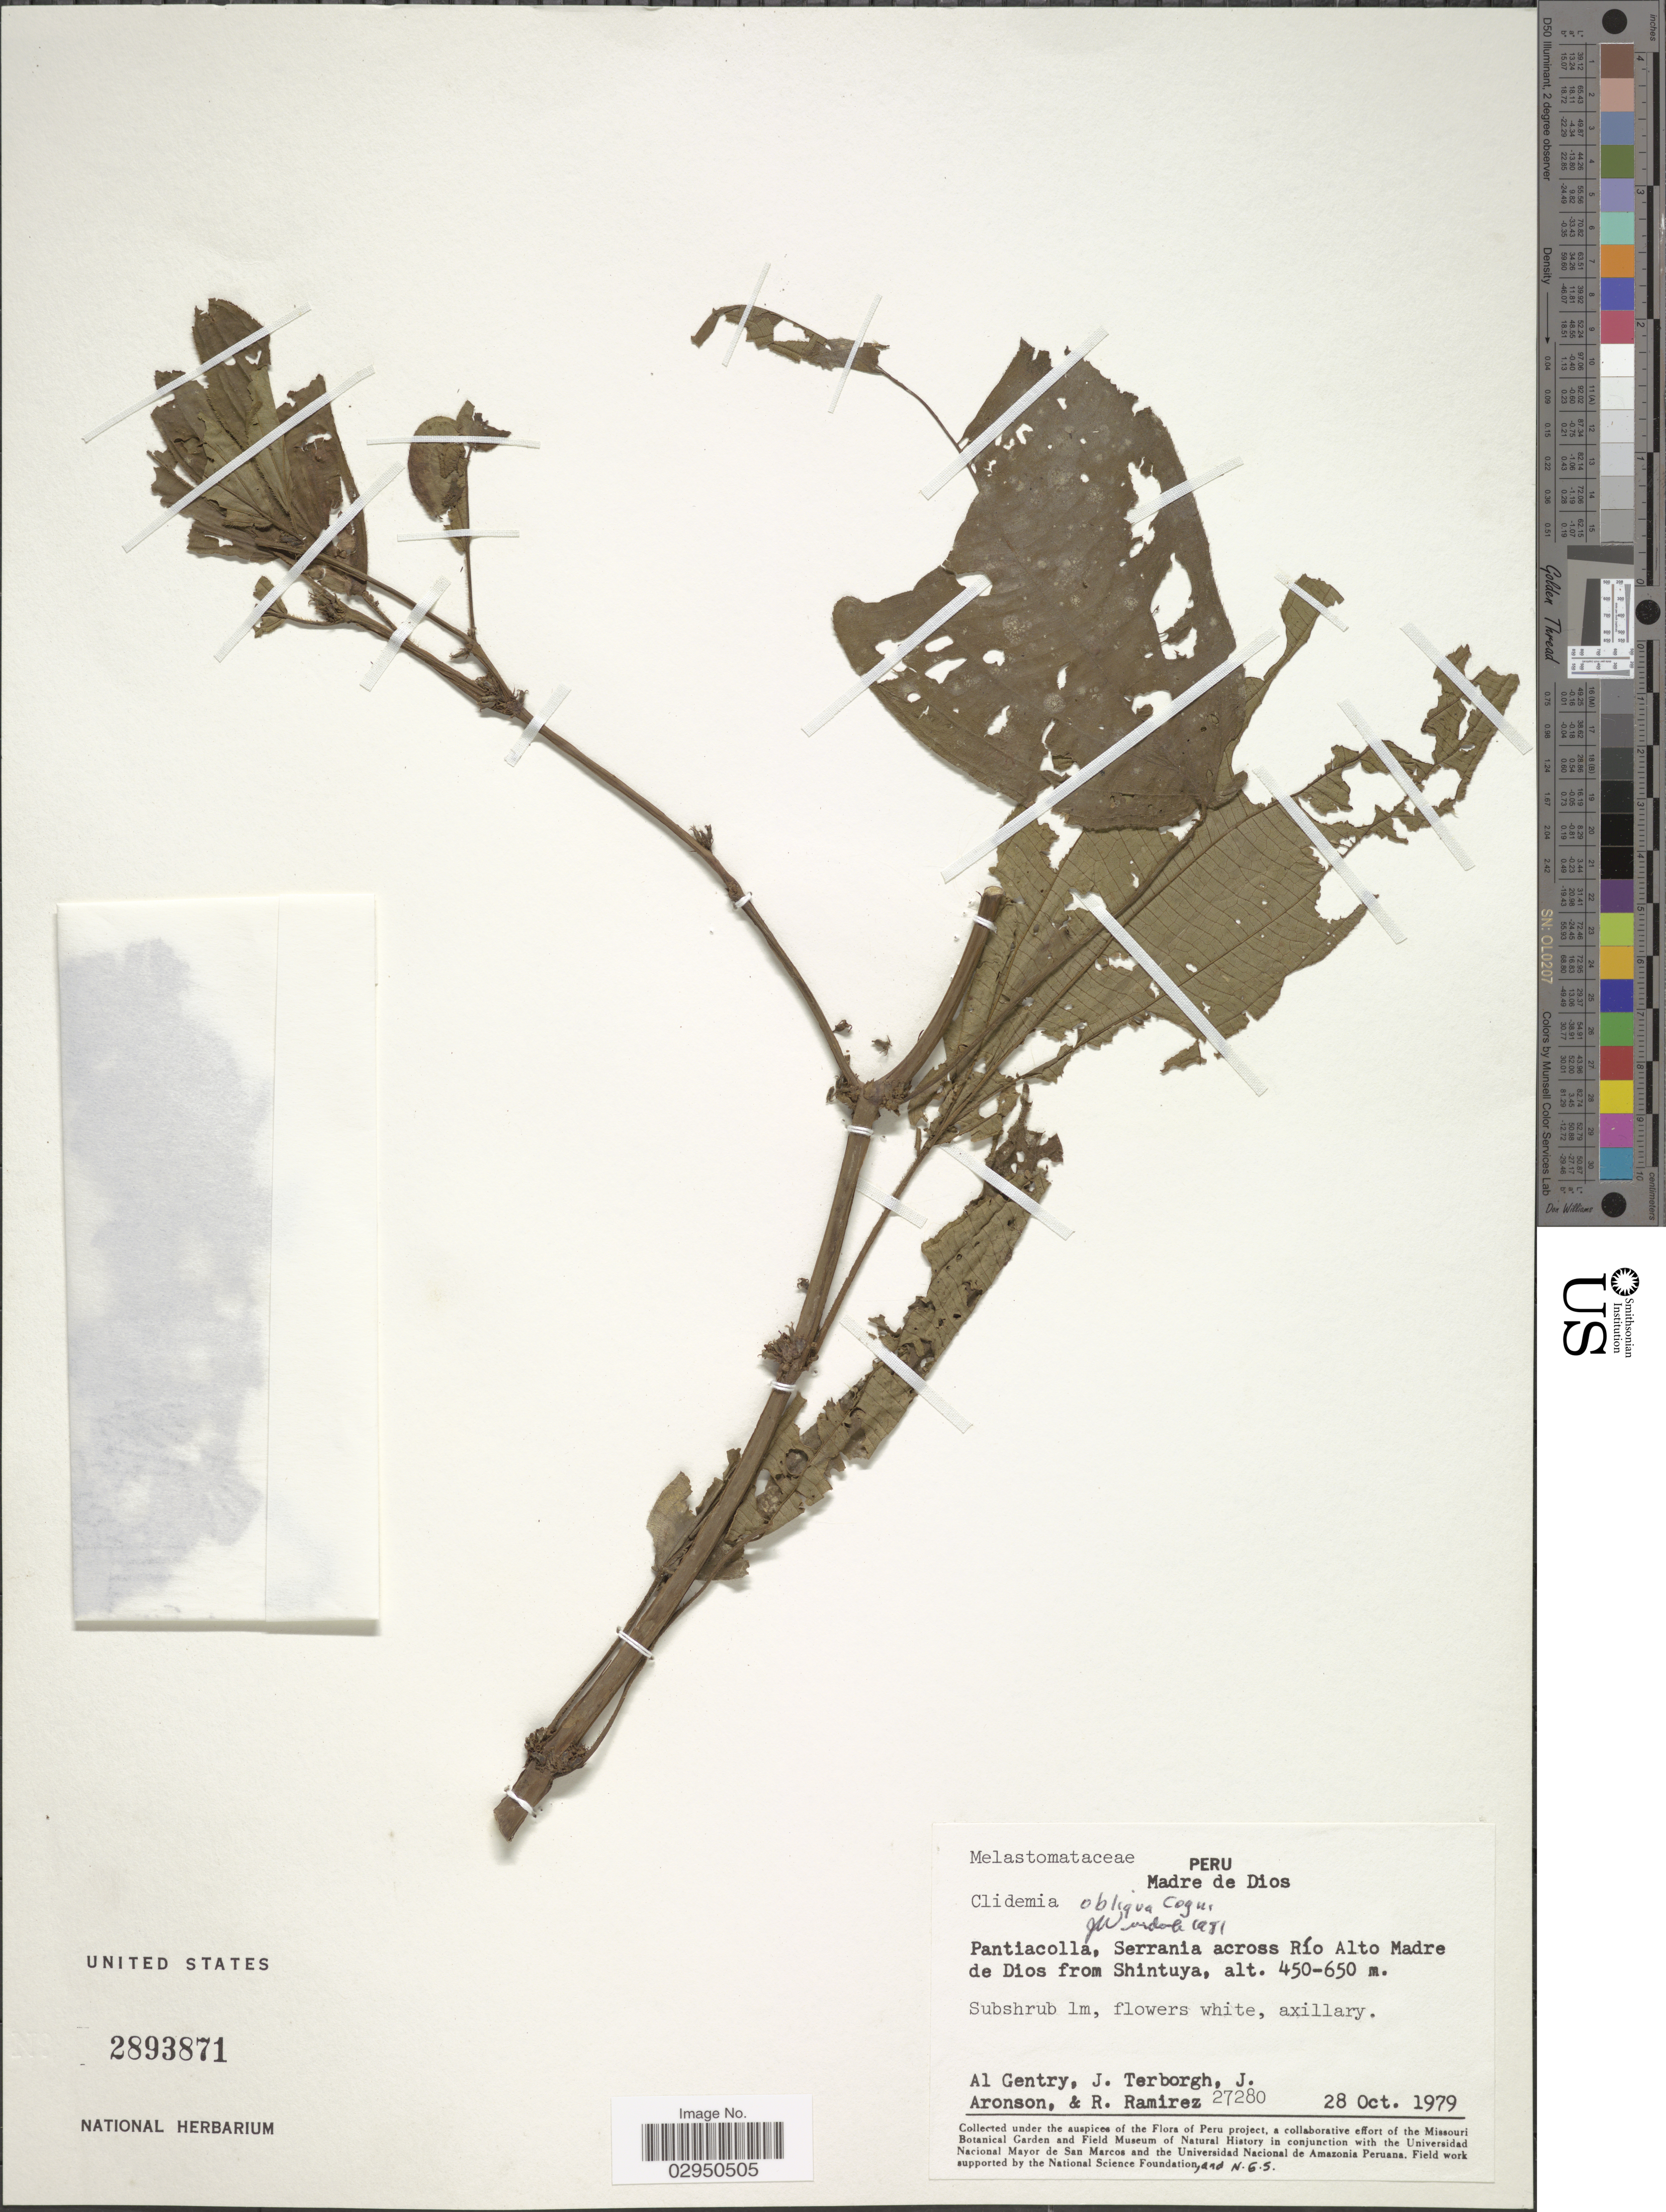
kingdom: Plantae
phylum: Tracheophyta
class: Magnoliopsida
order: Myrtales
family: Melastomataceae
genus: Clidemia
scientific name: Clidemia obliqua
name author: Cogn.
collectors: A. H. Gentry, J. Terborgh, J. Aronson & R. Ramirez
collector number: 27280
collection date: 1979-10-28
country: Peru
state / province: Madre de Dios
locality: Pantiacolla, Serrania across Río Alto Madre de Dios from Shintuya.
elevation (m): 450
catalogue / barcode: US 2893871